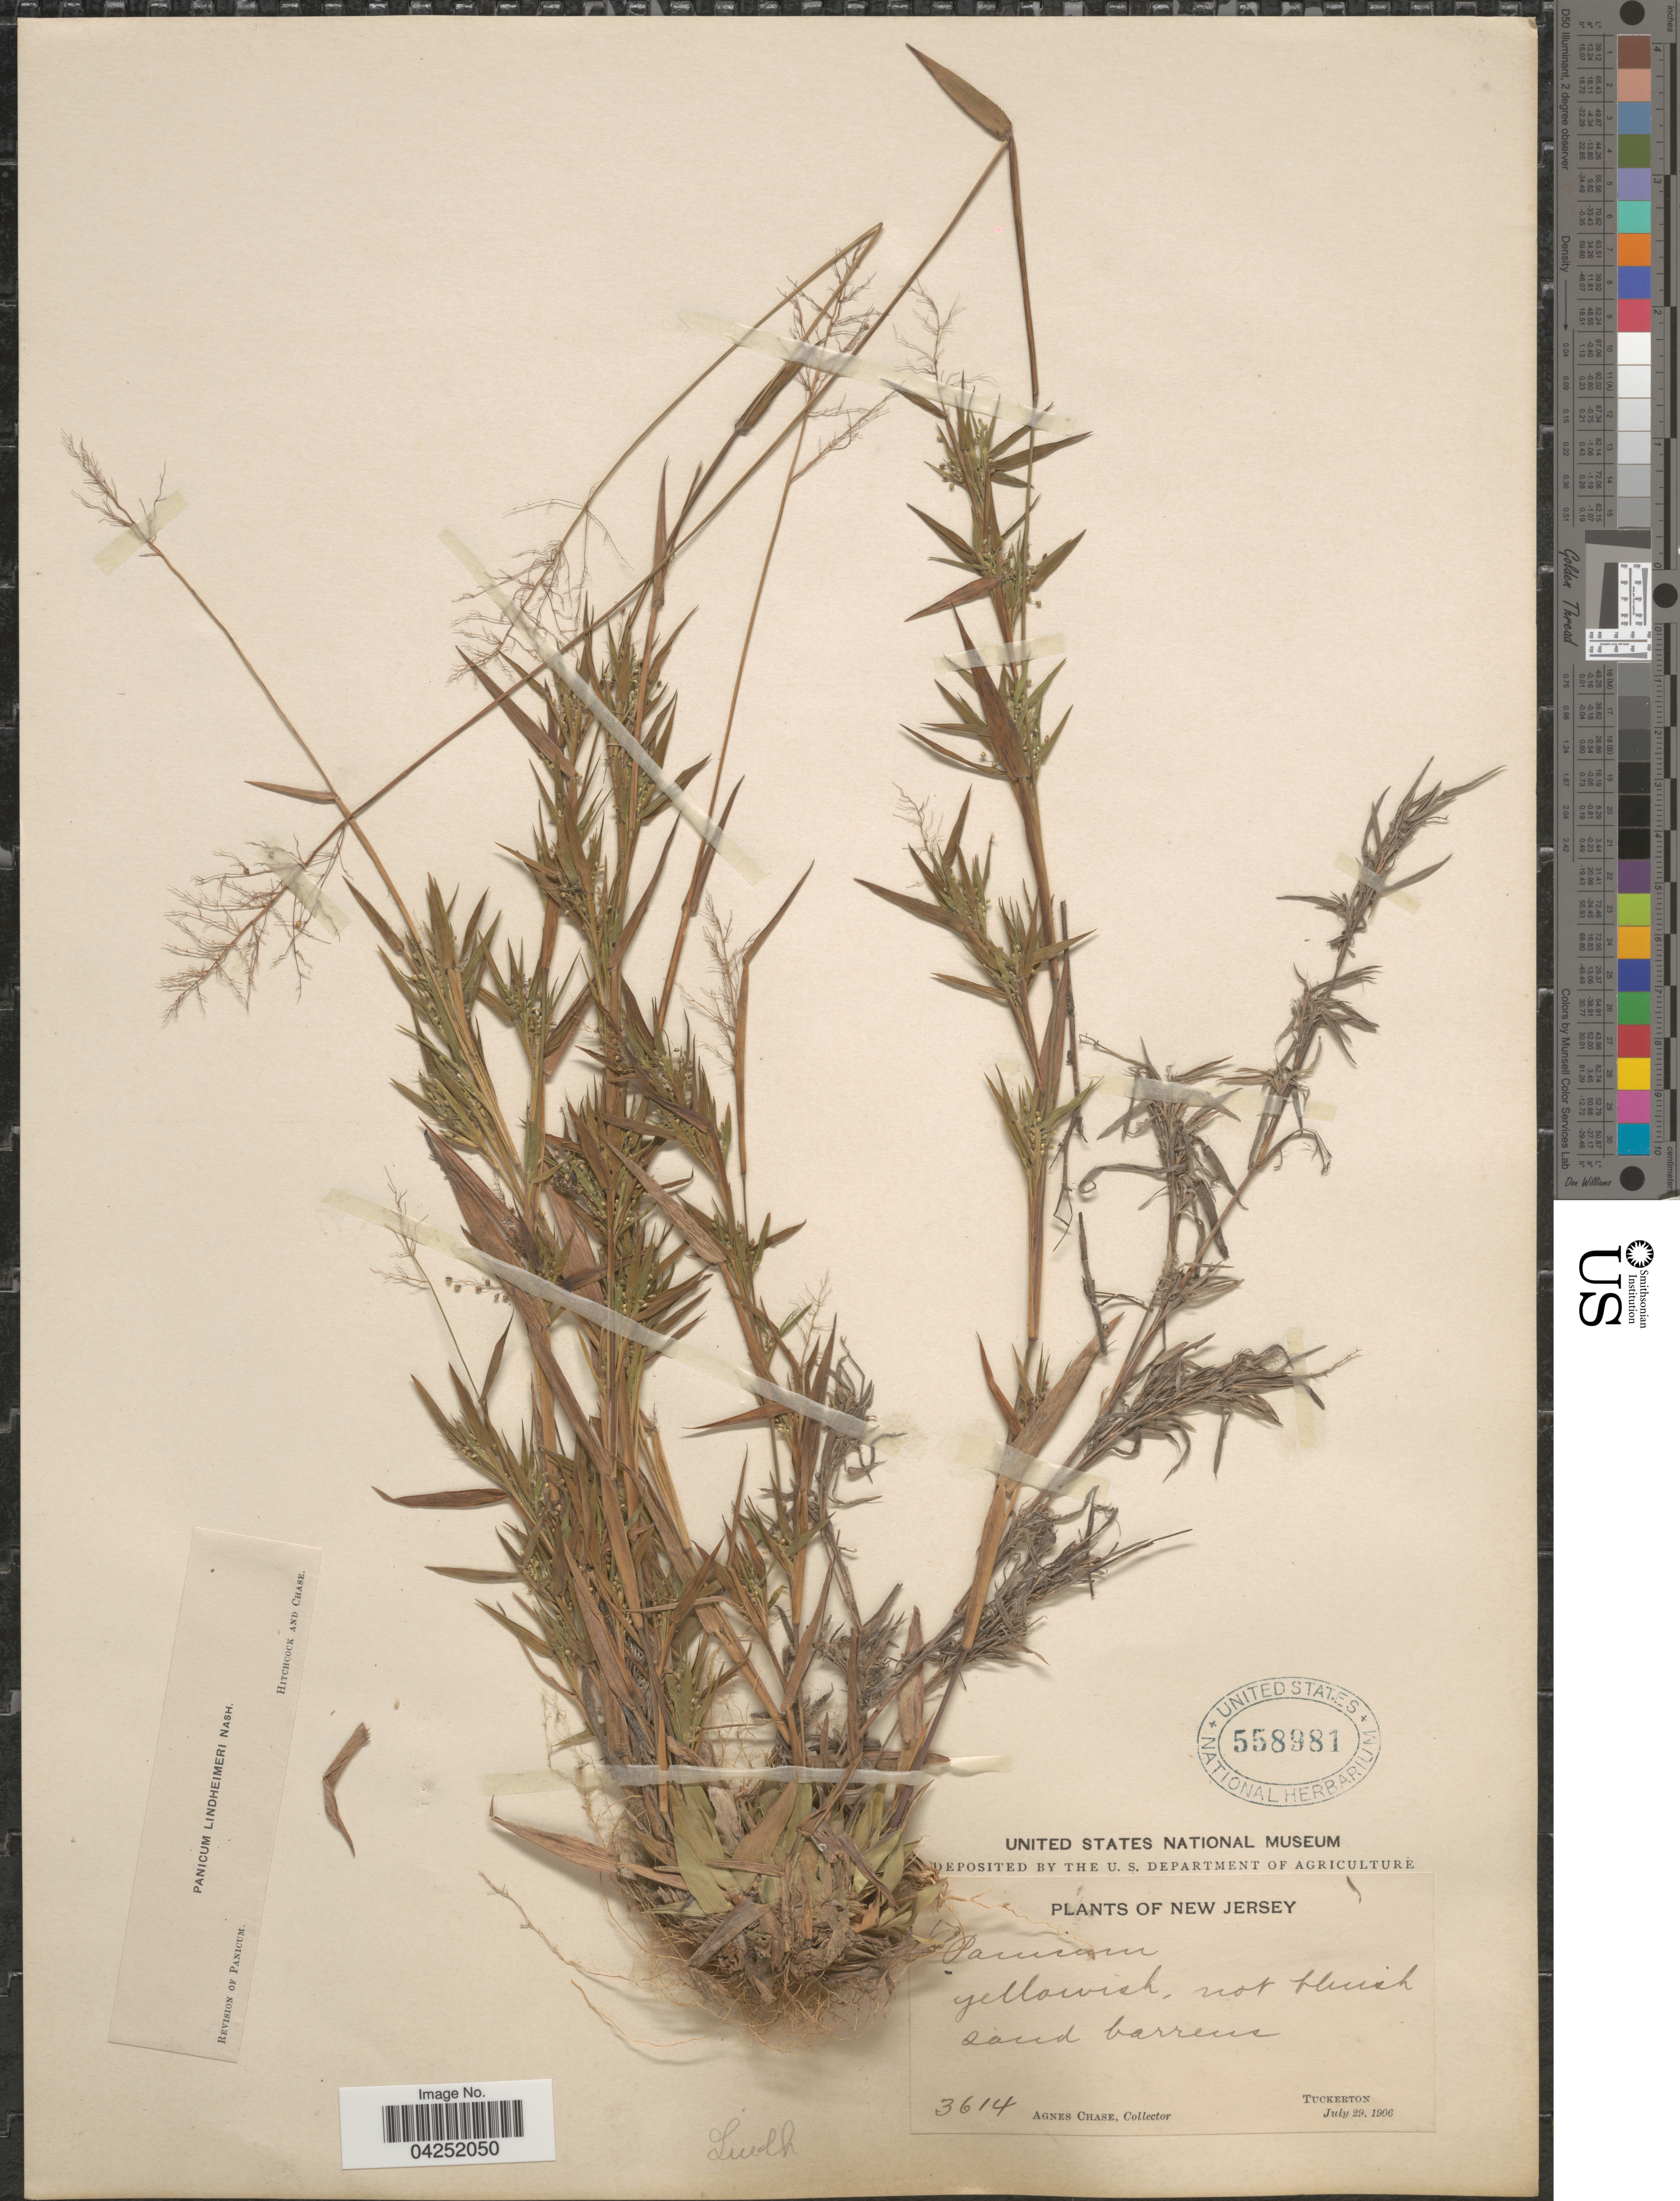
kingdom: Plantae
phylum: Tracheophyta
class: Liliopsida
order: Poales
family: Poaceae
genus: Dichanthelium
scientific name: Dichanthelium acuminatum var. lindheimeri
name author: (Nash) Gould & C.A. Clark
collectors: A. Chase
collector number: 3614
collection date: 1906-07-29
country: United States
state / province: New Jersey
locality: Tuckerton.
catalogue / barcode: US 558981